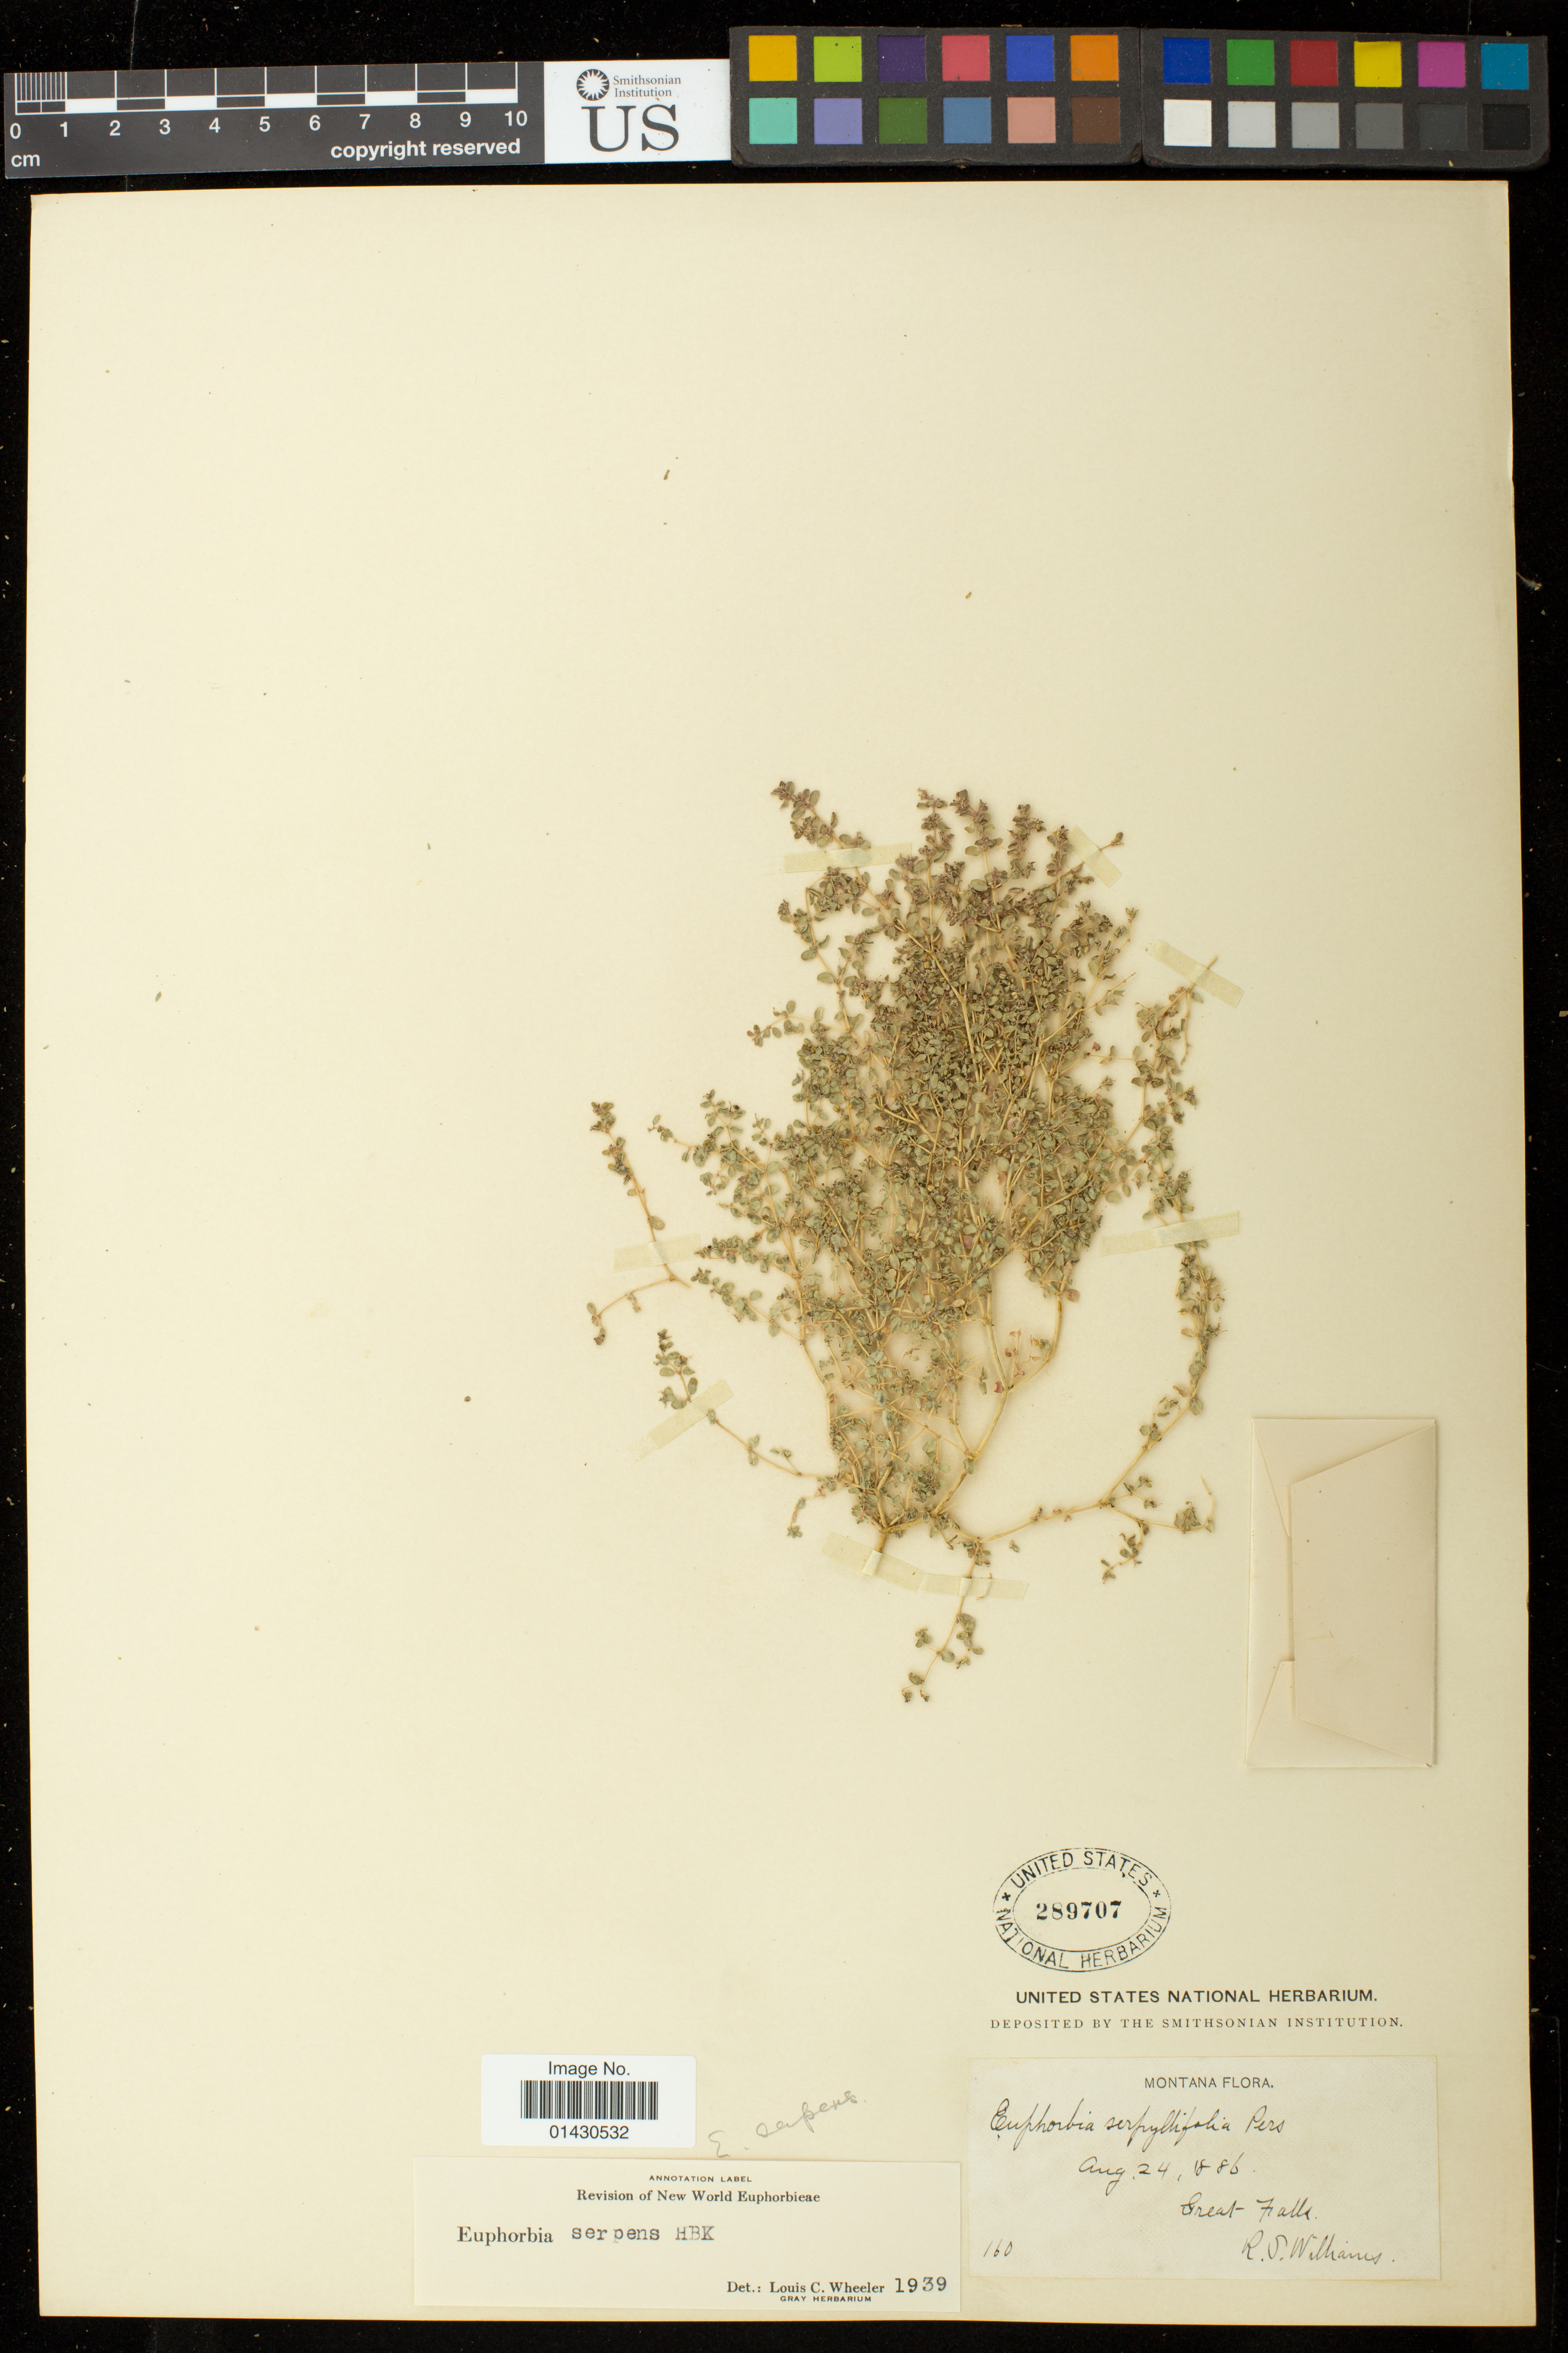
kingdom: Plantae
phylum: Tracheophyta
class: Magnoliopsida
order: Malpighiales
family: Euphorbiaceae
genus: Euphorbia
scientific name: Euphorbia serpens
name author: Kunth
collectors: R. S. Williams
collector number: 160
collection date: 1886-08-24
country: United States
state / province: Montana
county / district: Cascade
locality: Great Falls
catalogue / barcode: US 289707